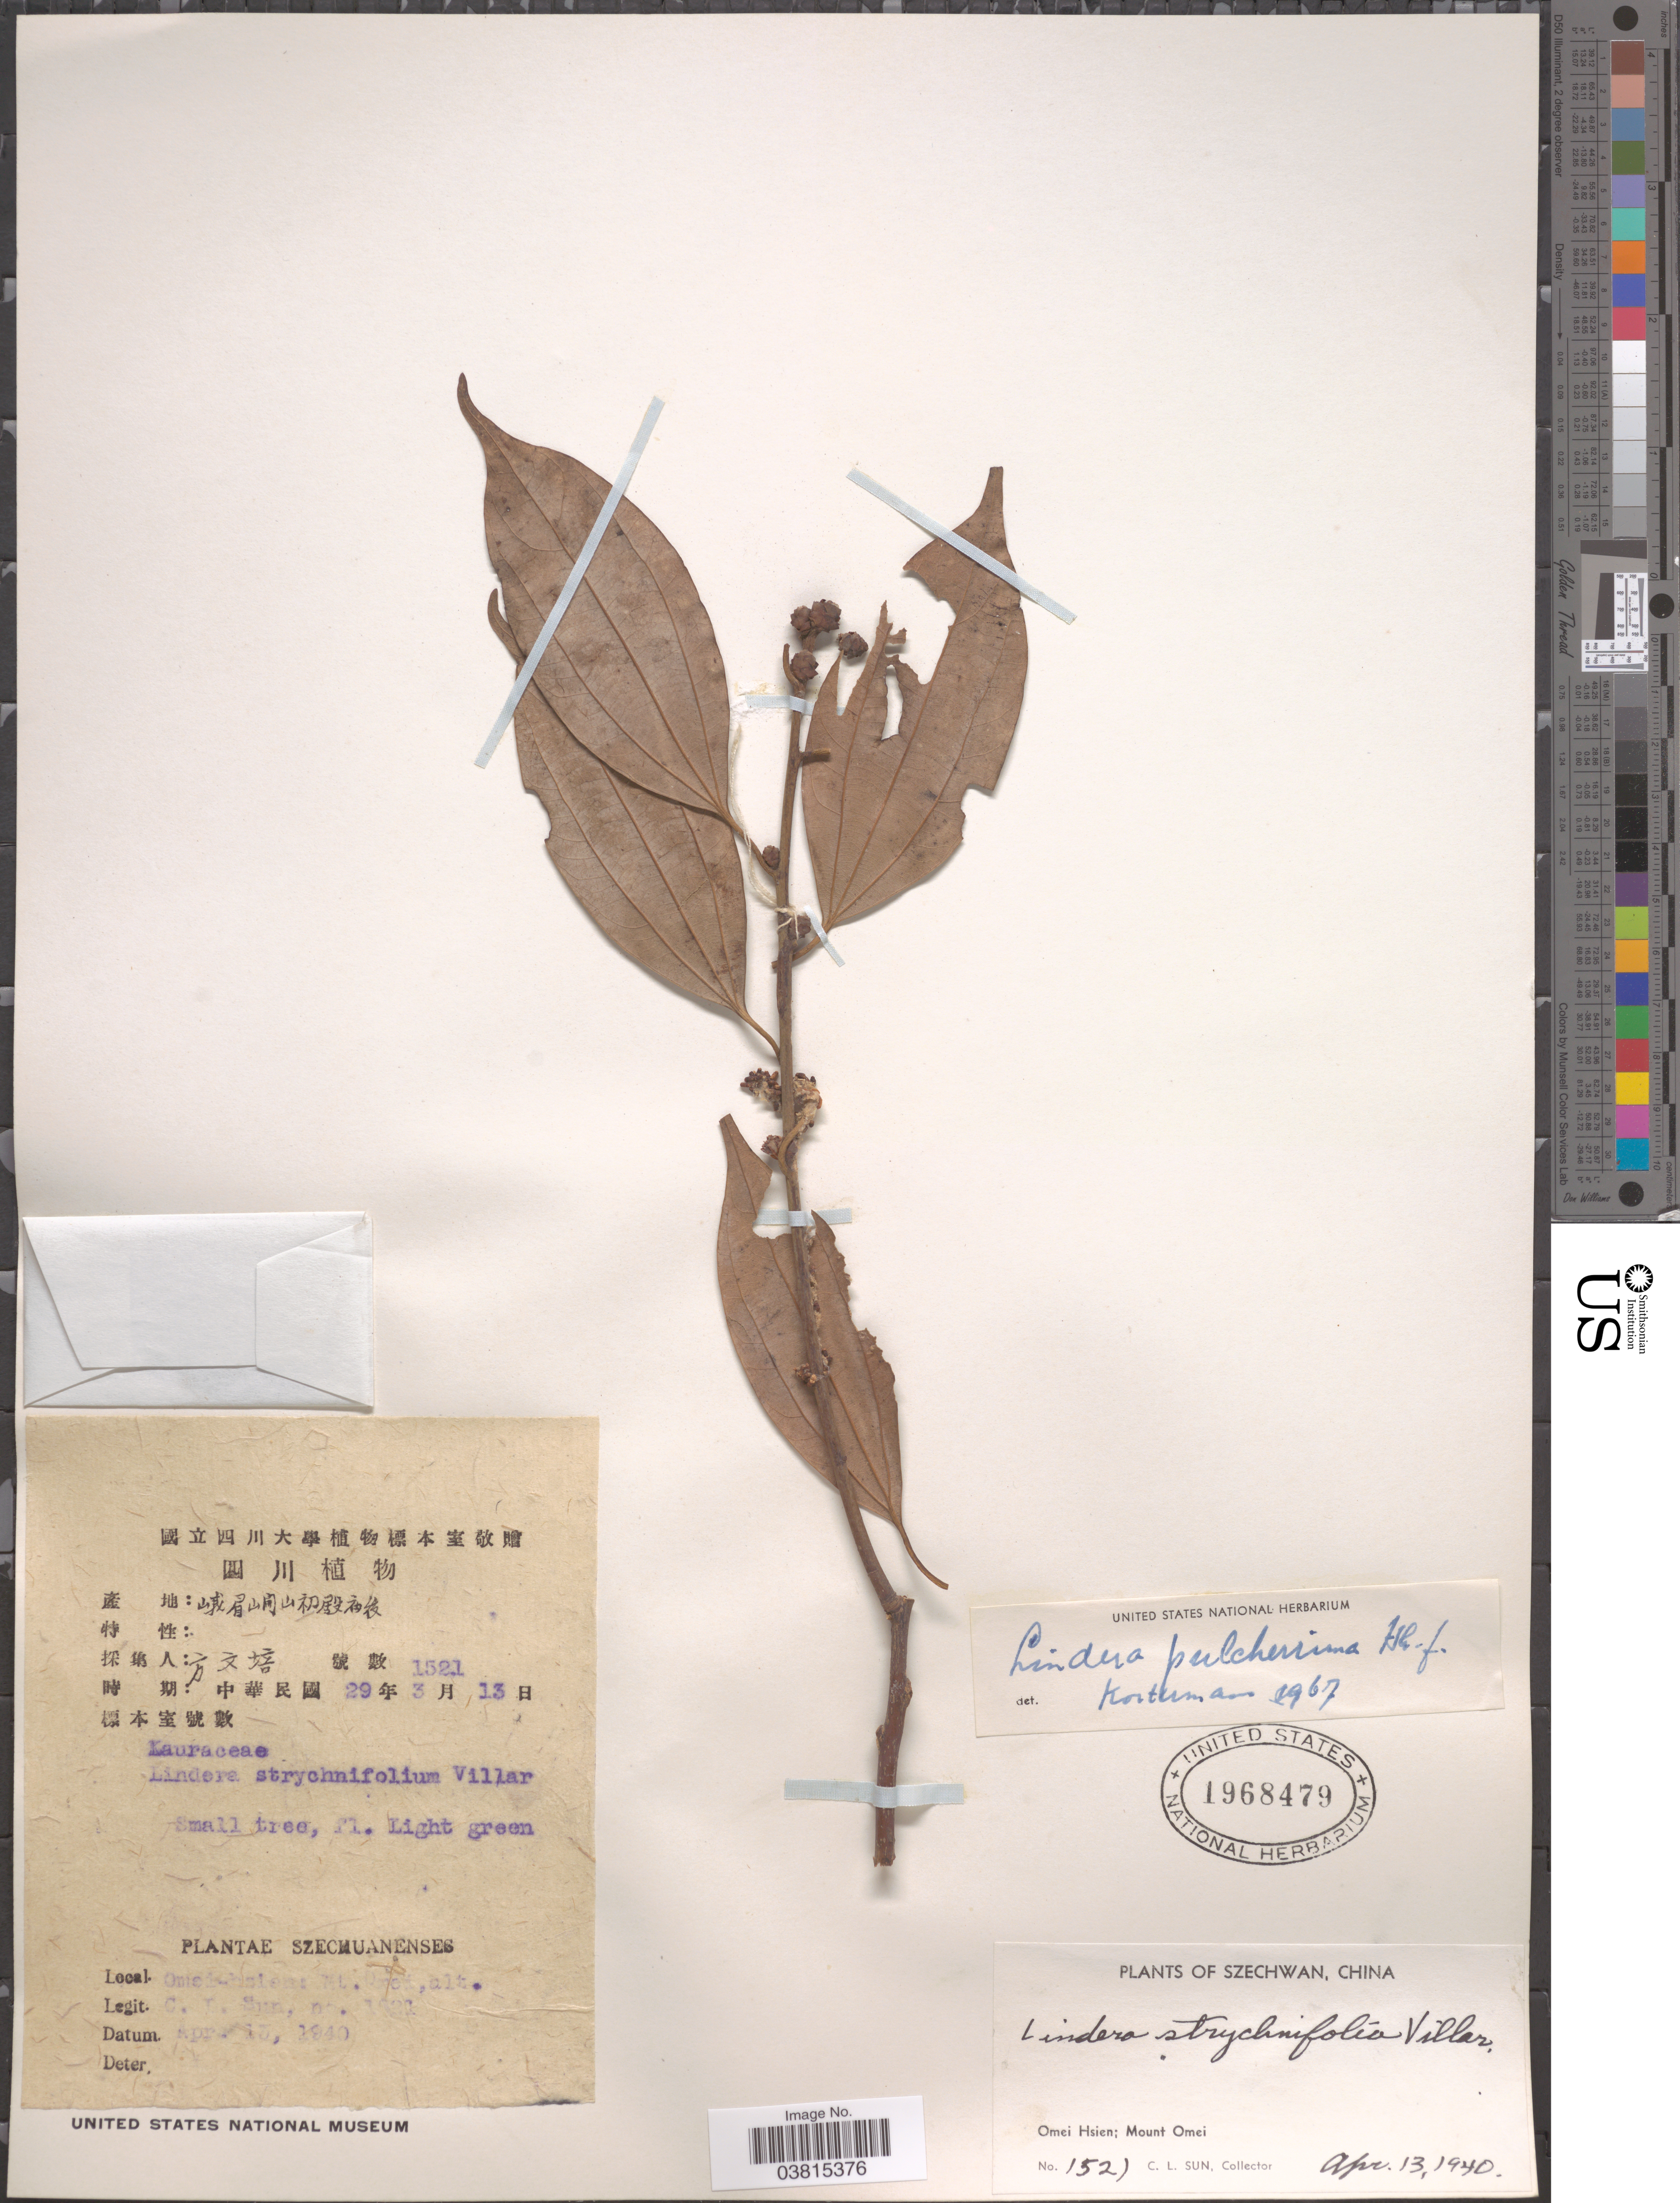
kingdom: Plantae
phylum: Tracheophyta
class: Magnoliopsida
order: Laurales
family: Lauraceae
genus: Lindera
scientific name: Lindera pulcherrima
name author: (Nees) Hook. f.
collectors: C. Sun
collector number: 1521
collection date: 1940-04-13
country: China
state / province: Sichuan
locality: Szechwan. Omei Hsien; Mount Omei.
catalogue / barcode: US 1968479